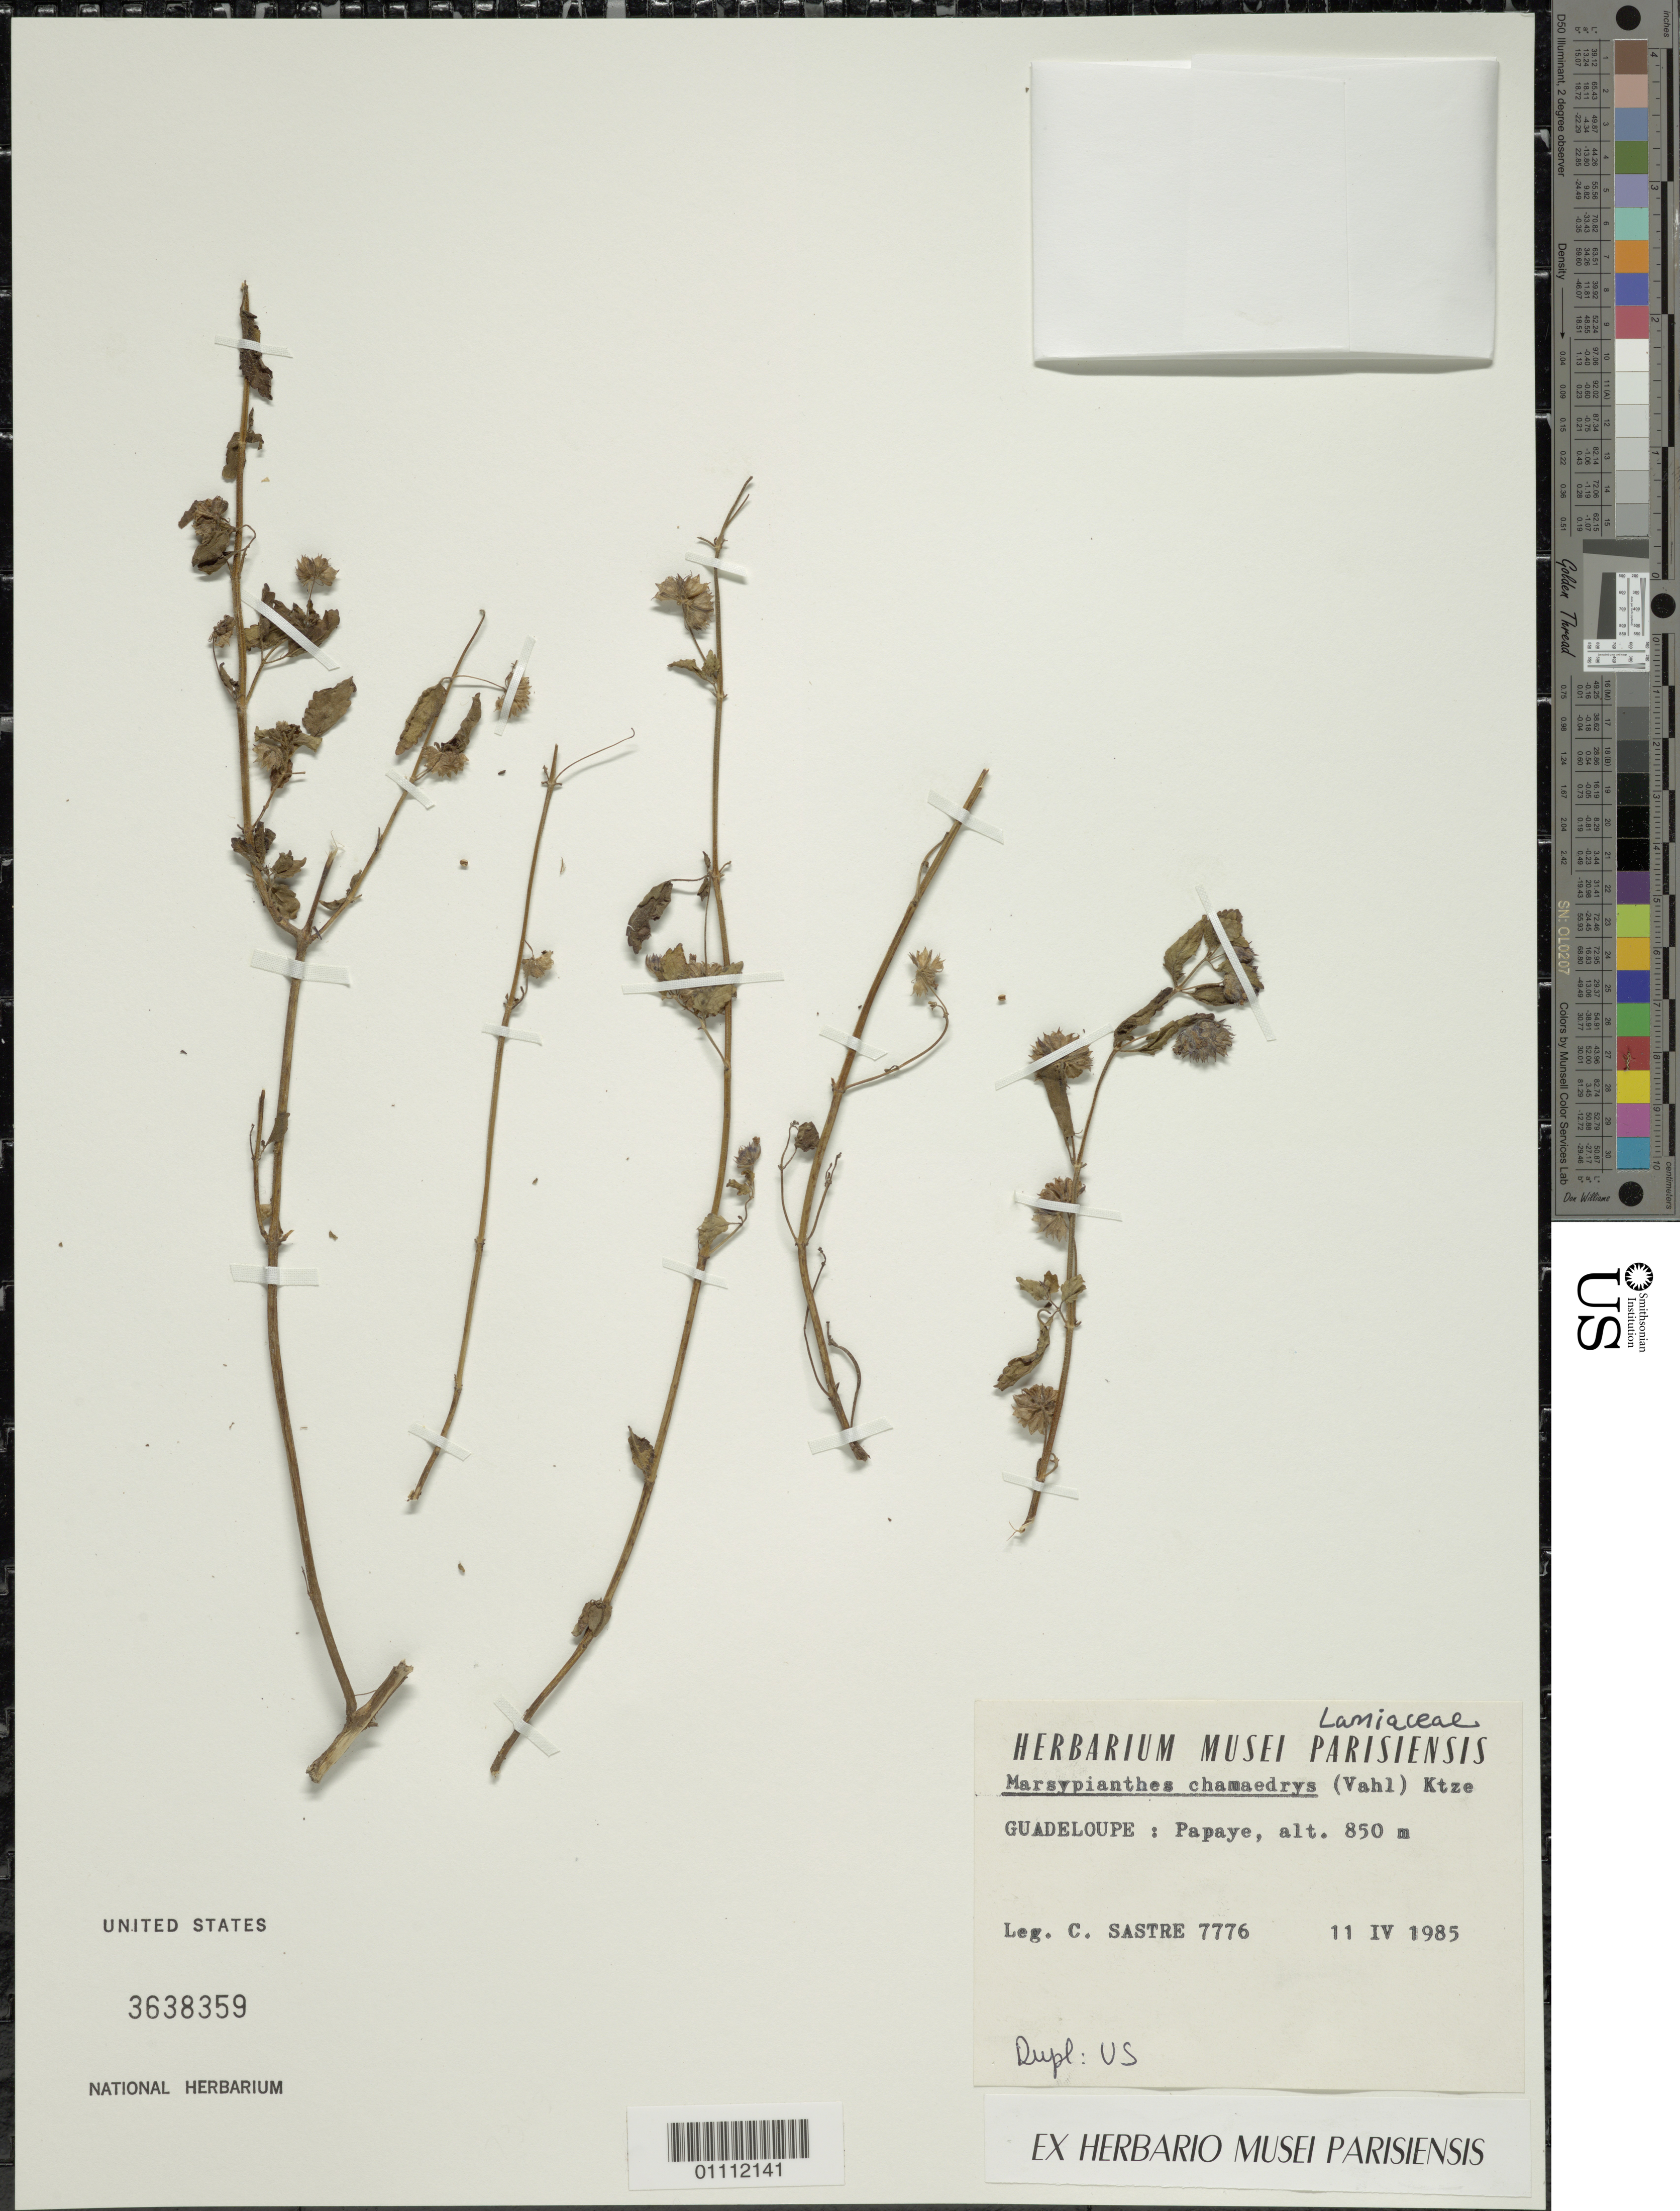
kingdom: Plantae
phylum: Tracheophyta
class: Magnoliopsida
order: Lamiales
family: Lamiaceae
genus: Marsypianthes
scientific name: Marsypianthes chamaedrys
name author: (Vahl) Kuntze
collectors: C. H. L. Sastre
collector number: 7776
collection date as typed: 11 Apr 1985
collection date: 1985-04-11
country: Guadeloupe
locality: Papaye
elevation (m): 850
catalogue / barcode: US 3638359